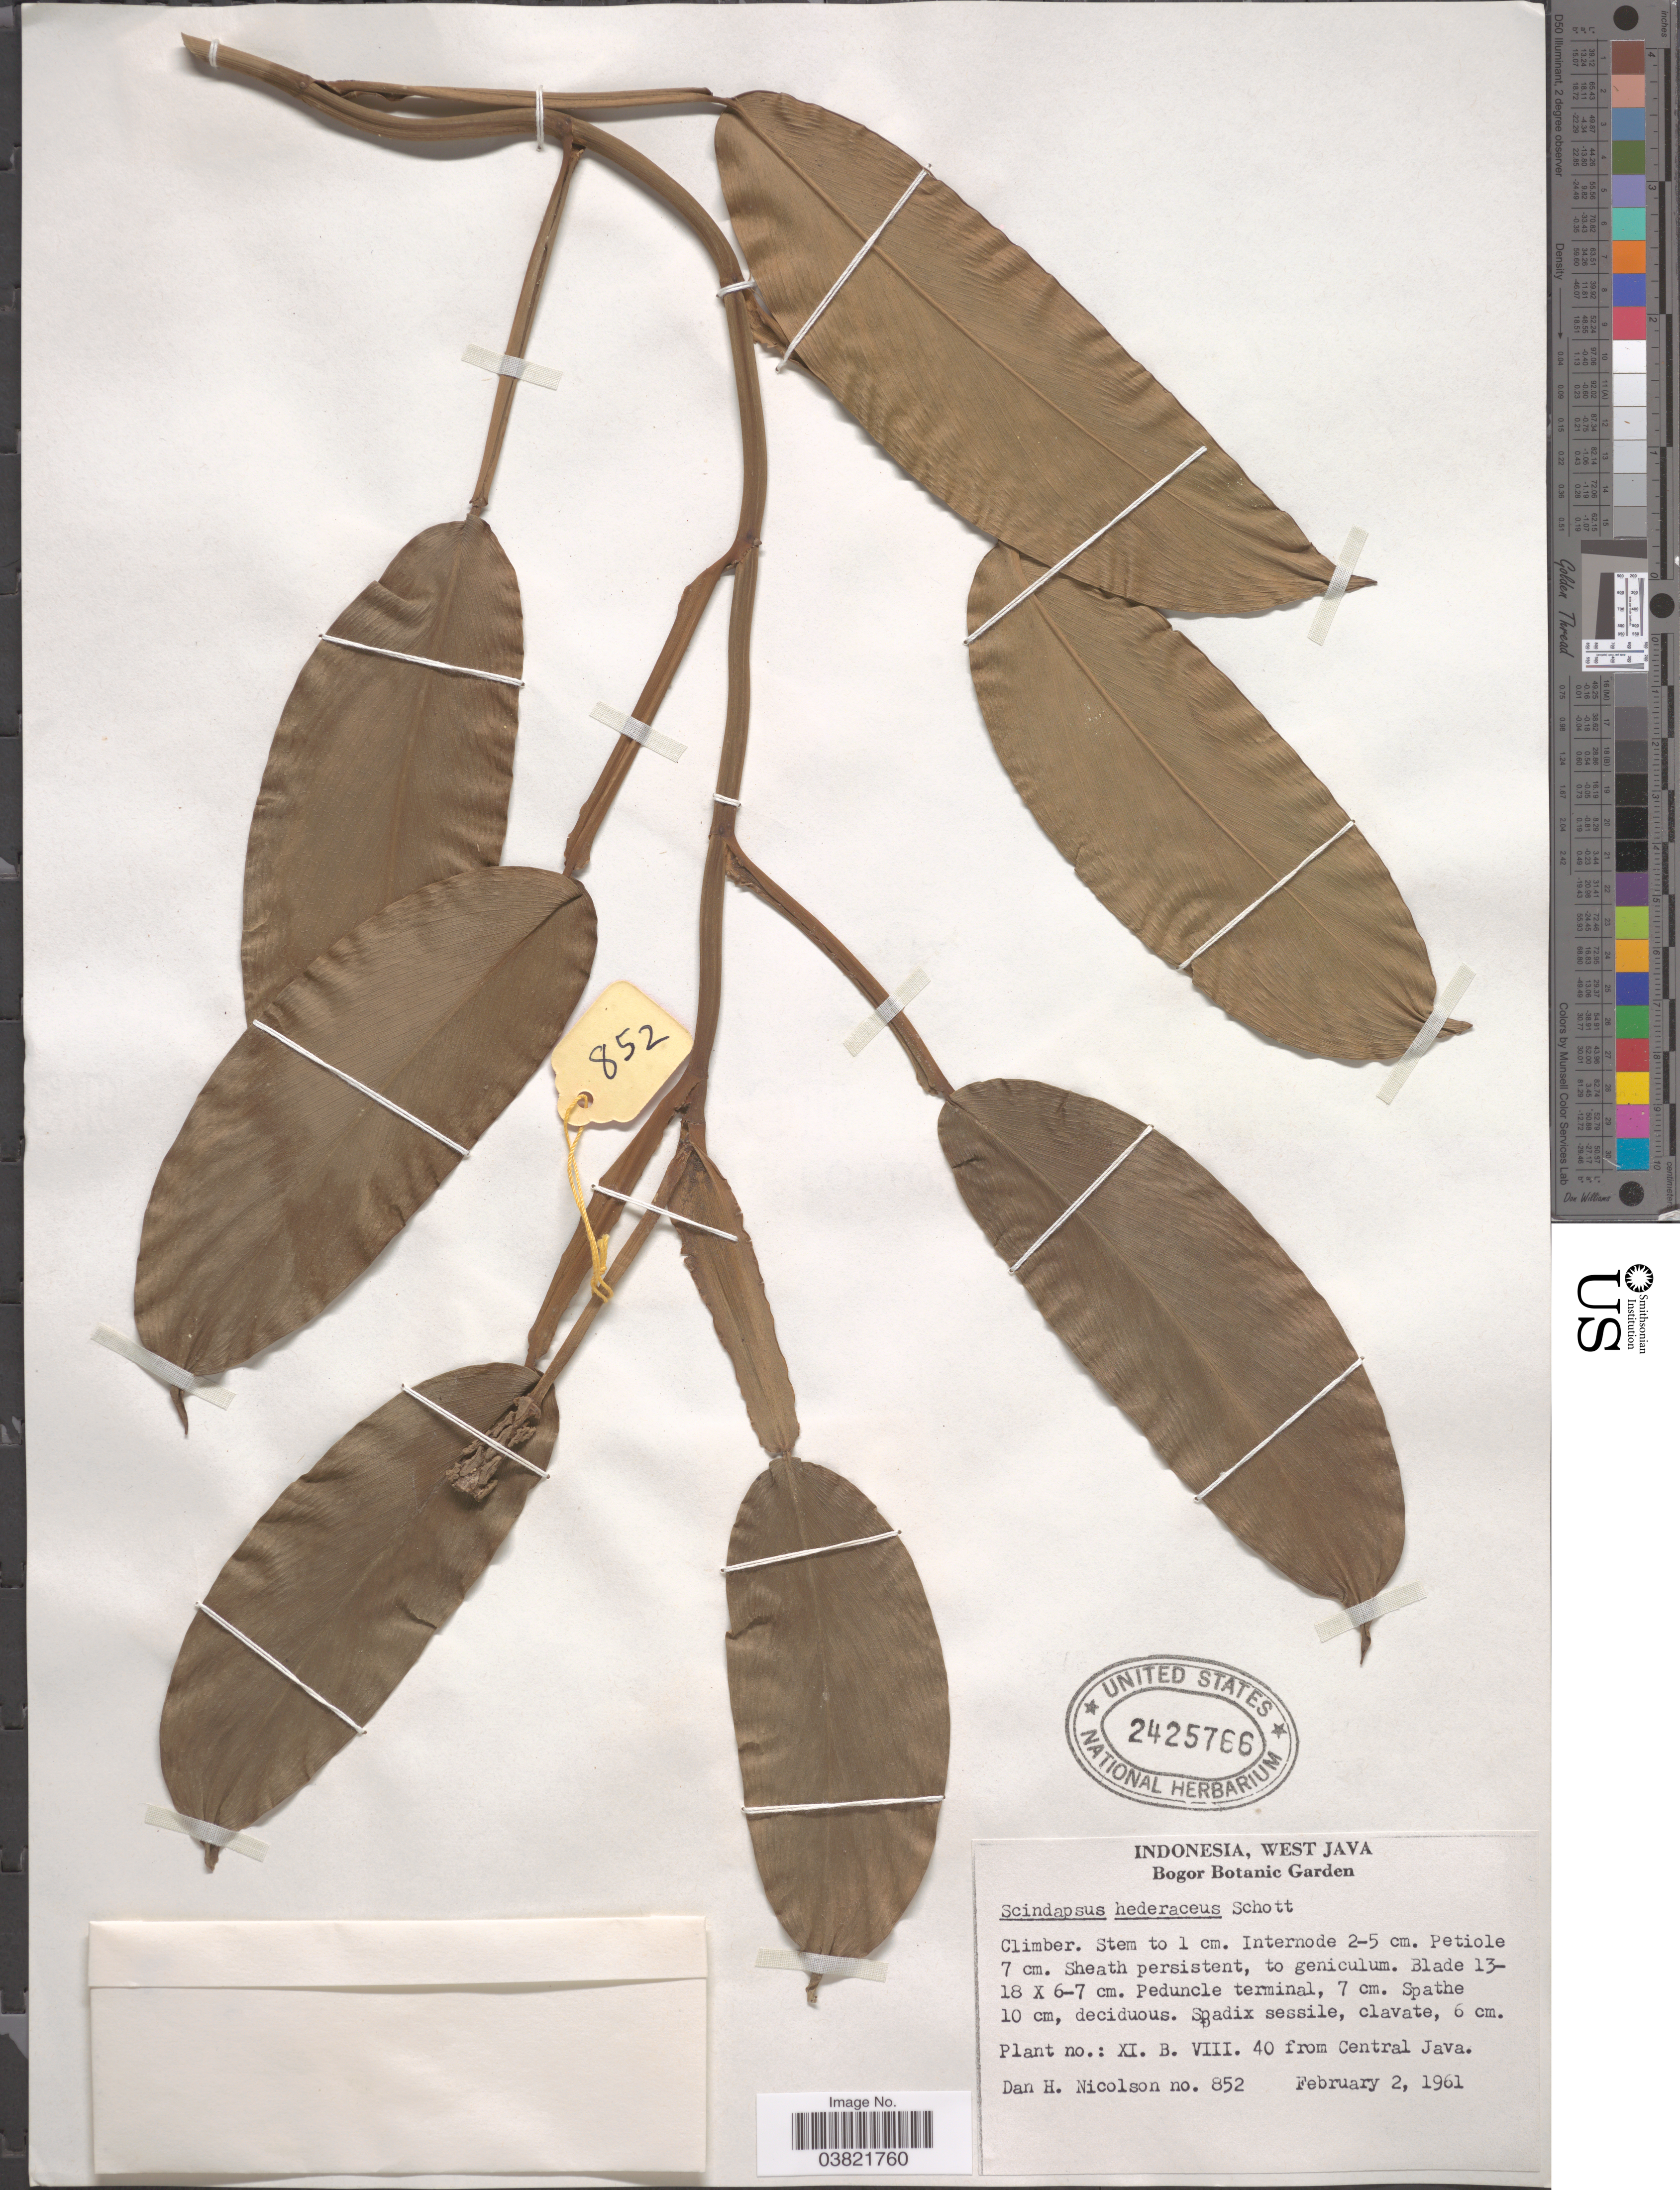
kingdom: Plantae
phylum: Tracheophyta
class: Liliopsida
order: Alismatales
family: Araceae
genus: Scindapsus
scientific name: Scindapsus hederaceus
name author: Miq.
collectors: D. H. Nicolson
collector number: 852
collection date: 1961-02-02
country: Indonesia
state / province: Java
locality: West Java, Bogor Botanic Garden. Central Java.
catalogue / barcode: US 2425766